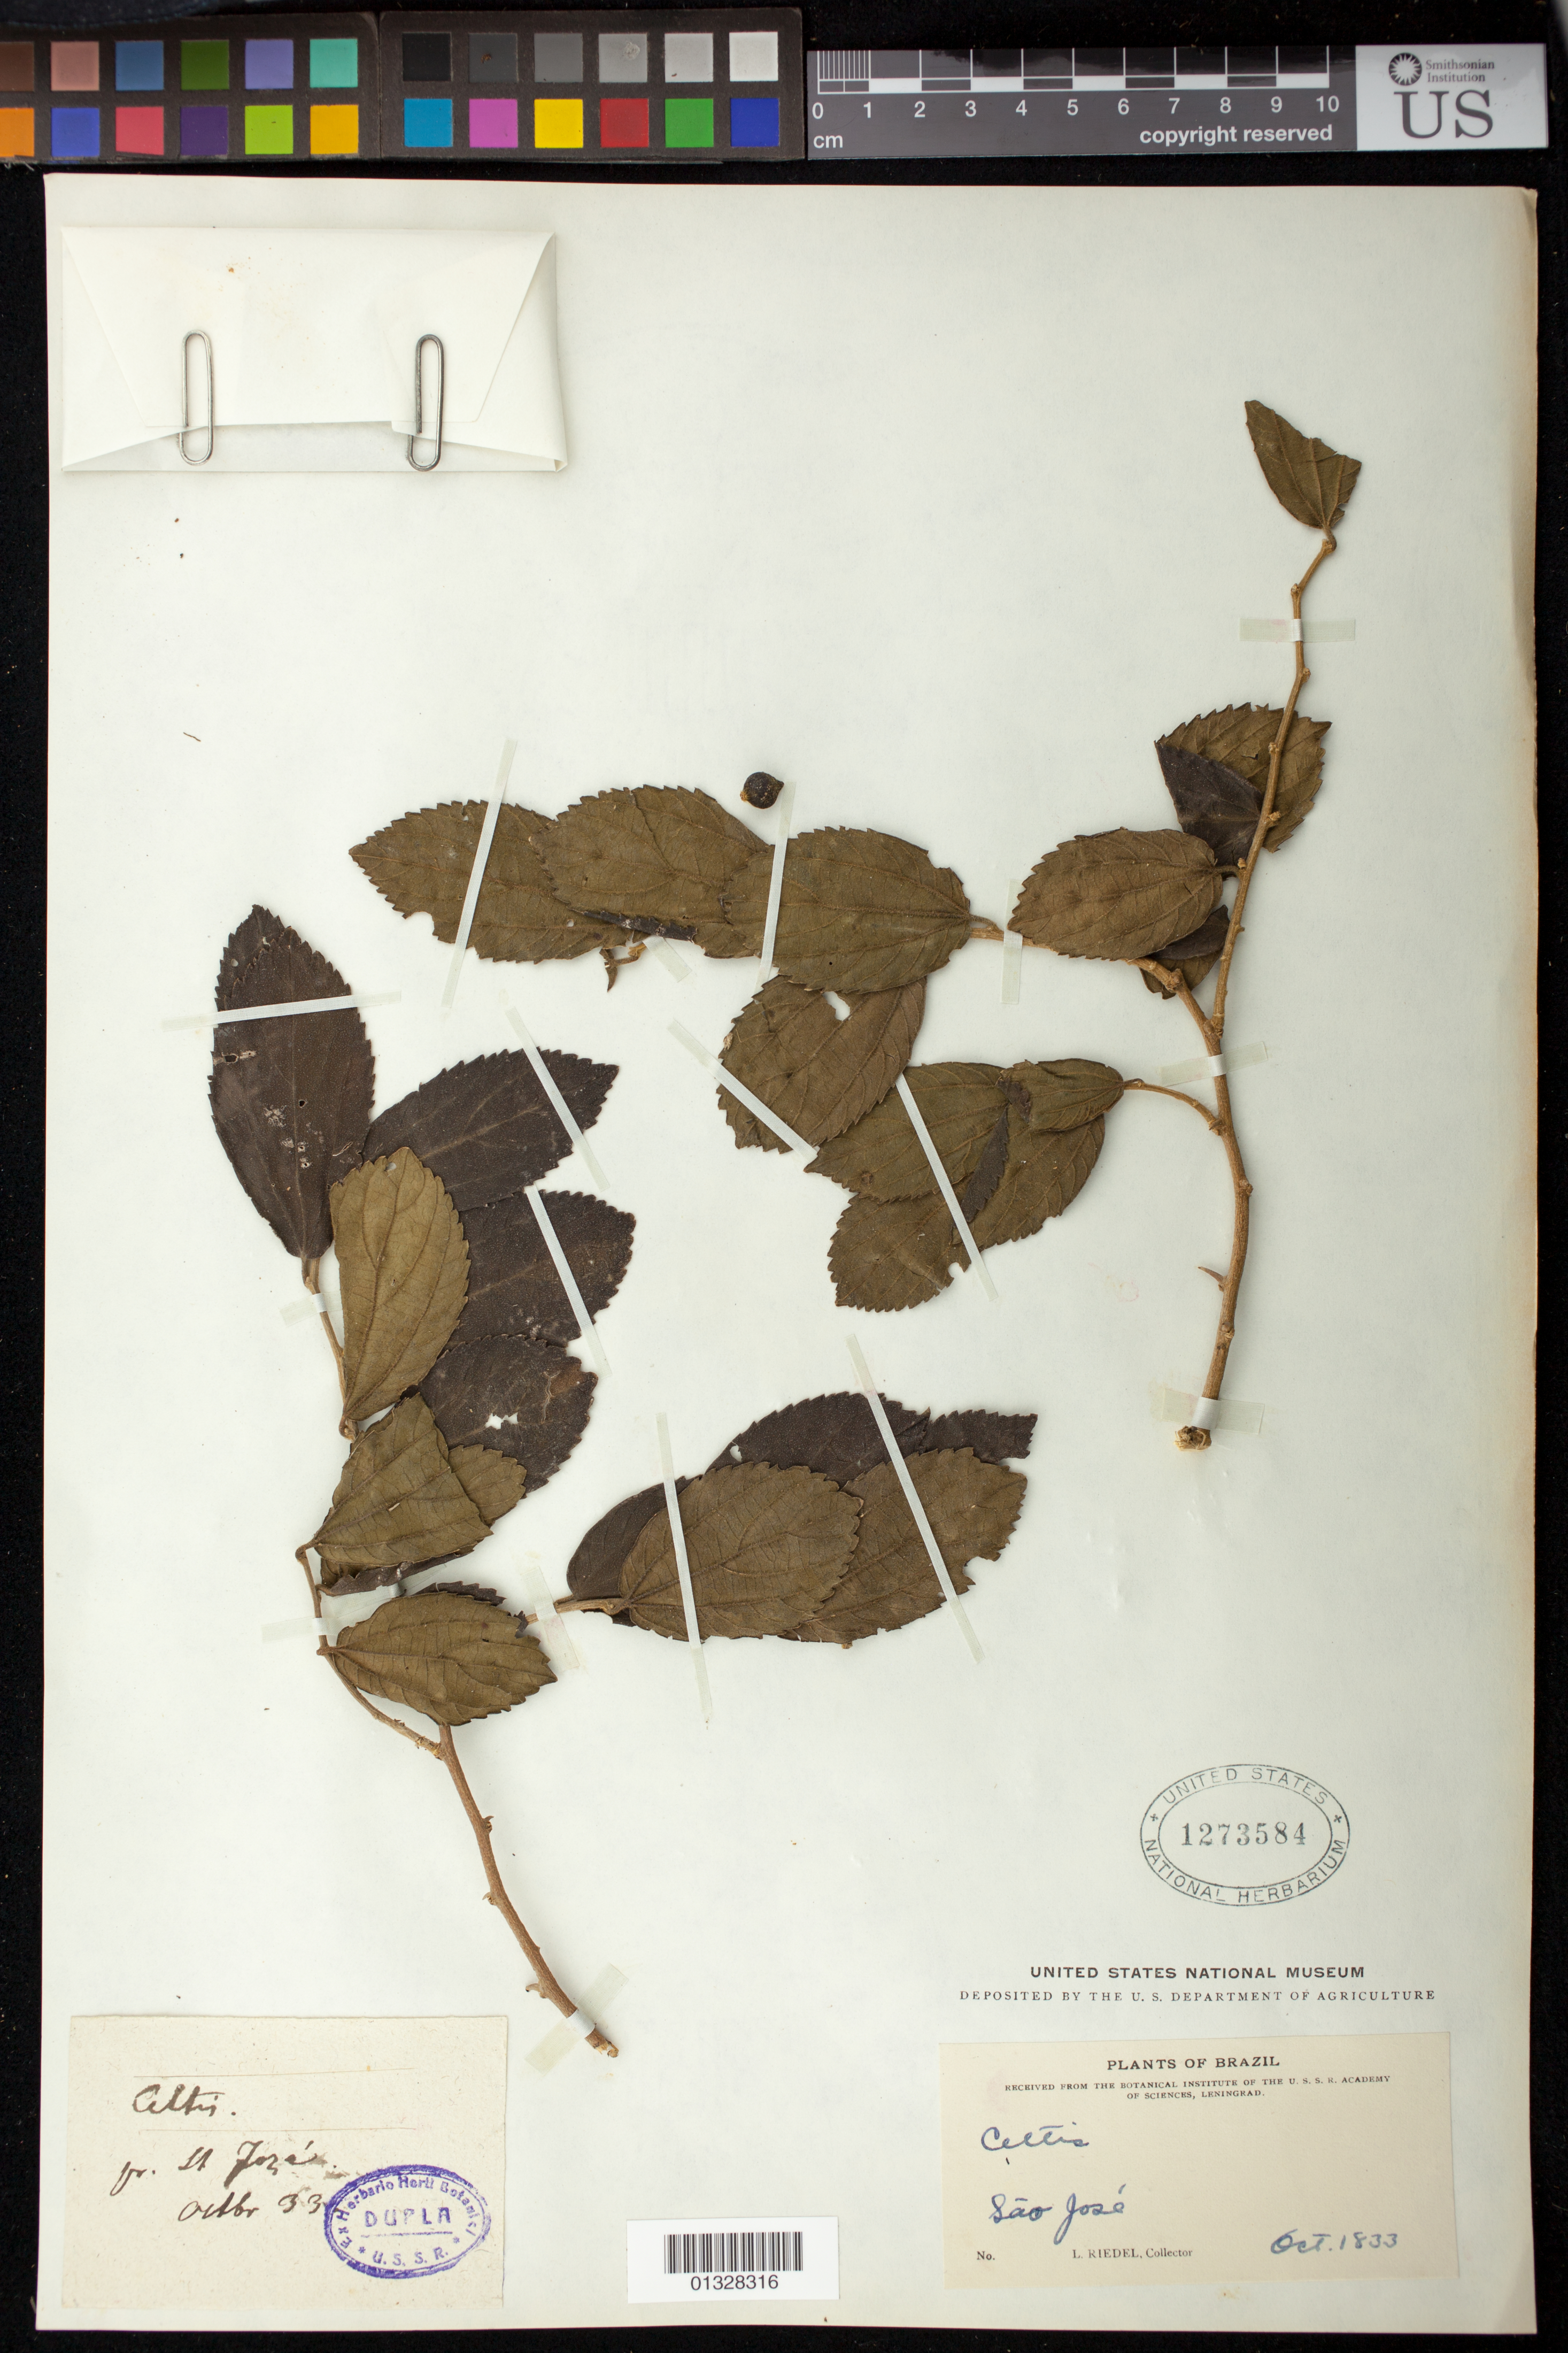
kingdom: Plantae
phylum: Tracheophyta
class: Magnoliopsida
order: Rosales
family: Cannabaceae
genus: Celtis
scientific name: Celtis ferruginea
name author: Walp.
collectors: L. Riedel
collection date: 1833-10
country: Brazil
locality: São José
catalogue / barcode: US 1273584